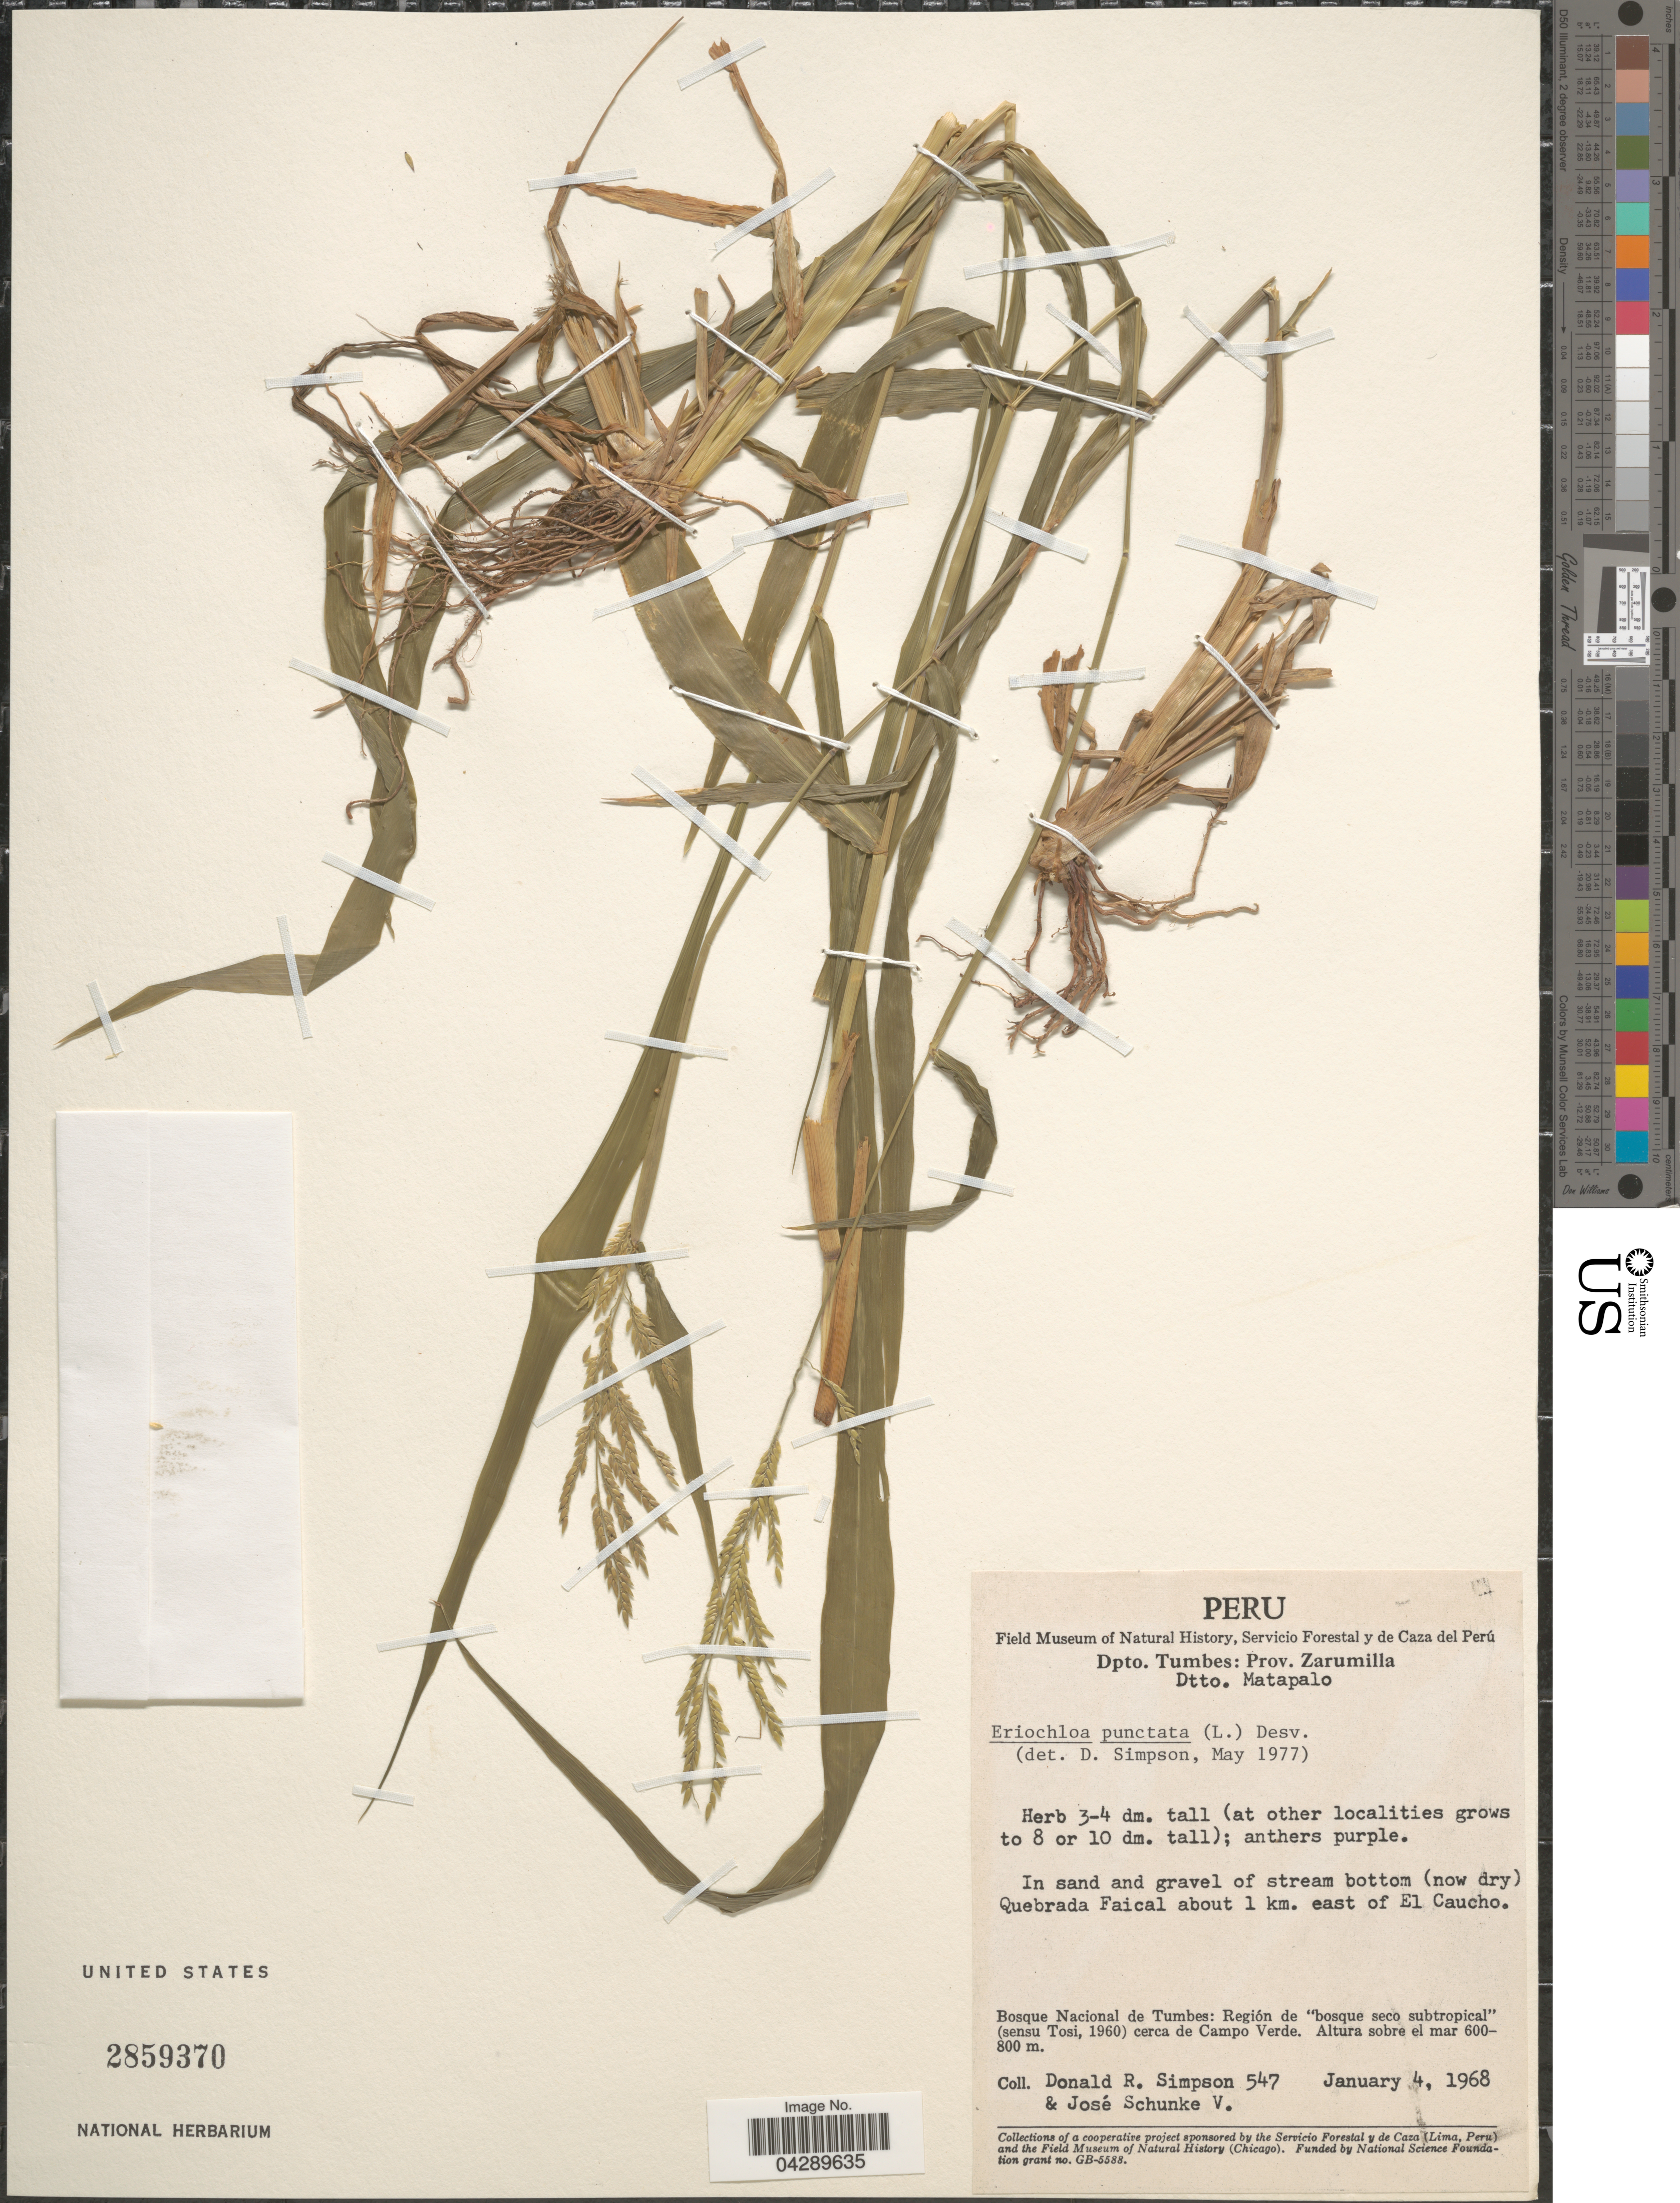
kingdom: Plantae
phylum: Tracheophyta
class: Liliopsida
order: Poales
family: Poaceae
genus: Eriochloa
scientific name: Eriochloa punctata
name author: (L.) Desv. ex Ham.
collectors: D. R. Simpson & J. Schunke Vigo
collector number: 547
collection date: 1968-01-04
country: Peru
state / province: Tumbes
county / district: Zarumilla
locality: Dpto. Tumbes: Prov. Zarumilla. Dtto. Matapalo. In sand and gravel of stream bottom (now dry) Quebrada Faical about 1 km. east of El Caucho. Bosque Nacional de Tumbes: Región de "bosque seco subtropical" (sensu Tosi, 1960) cerca de Campo Verde.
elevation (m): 600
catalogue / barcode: US 2859370